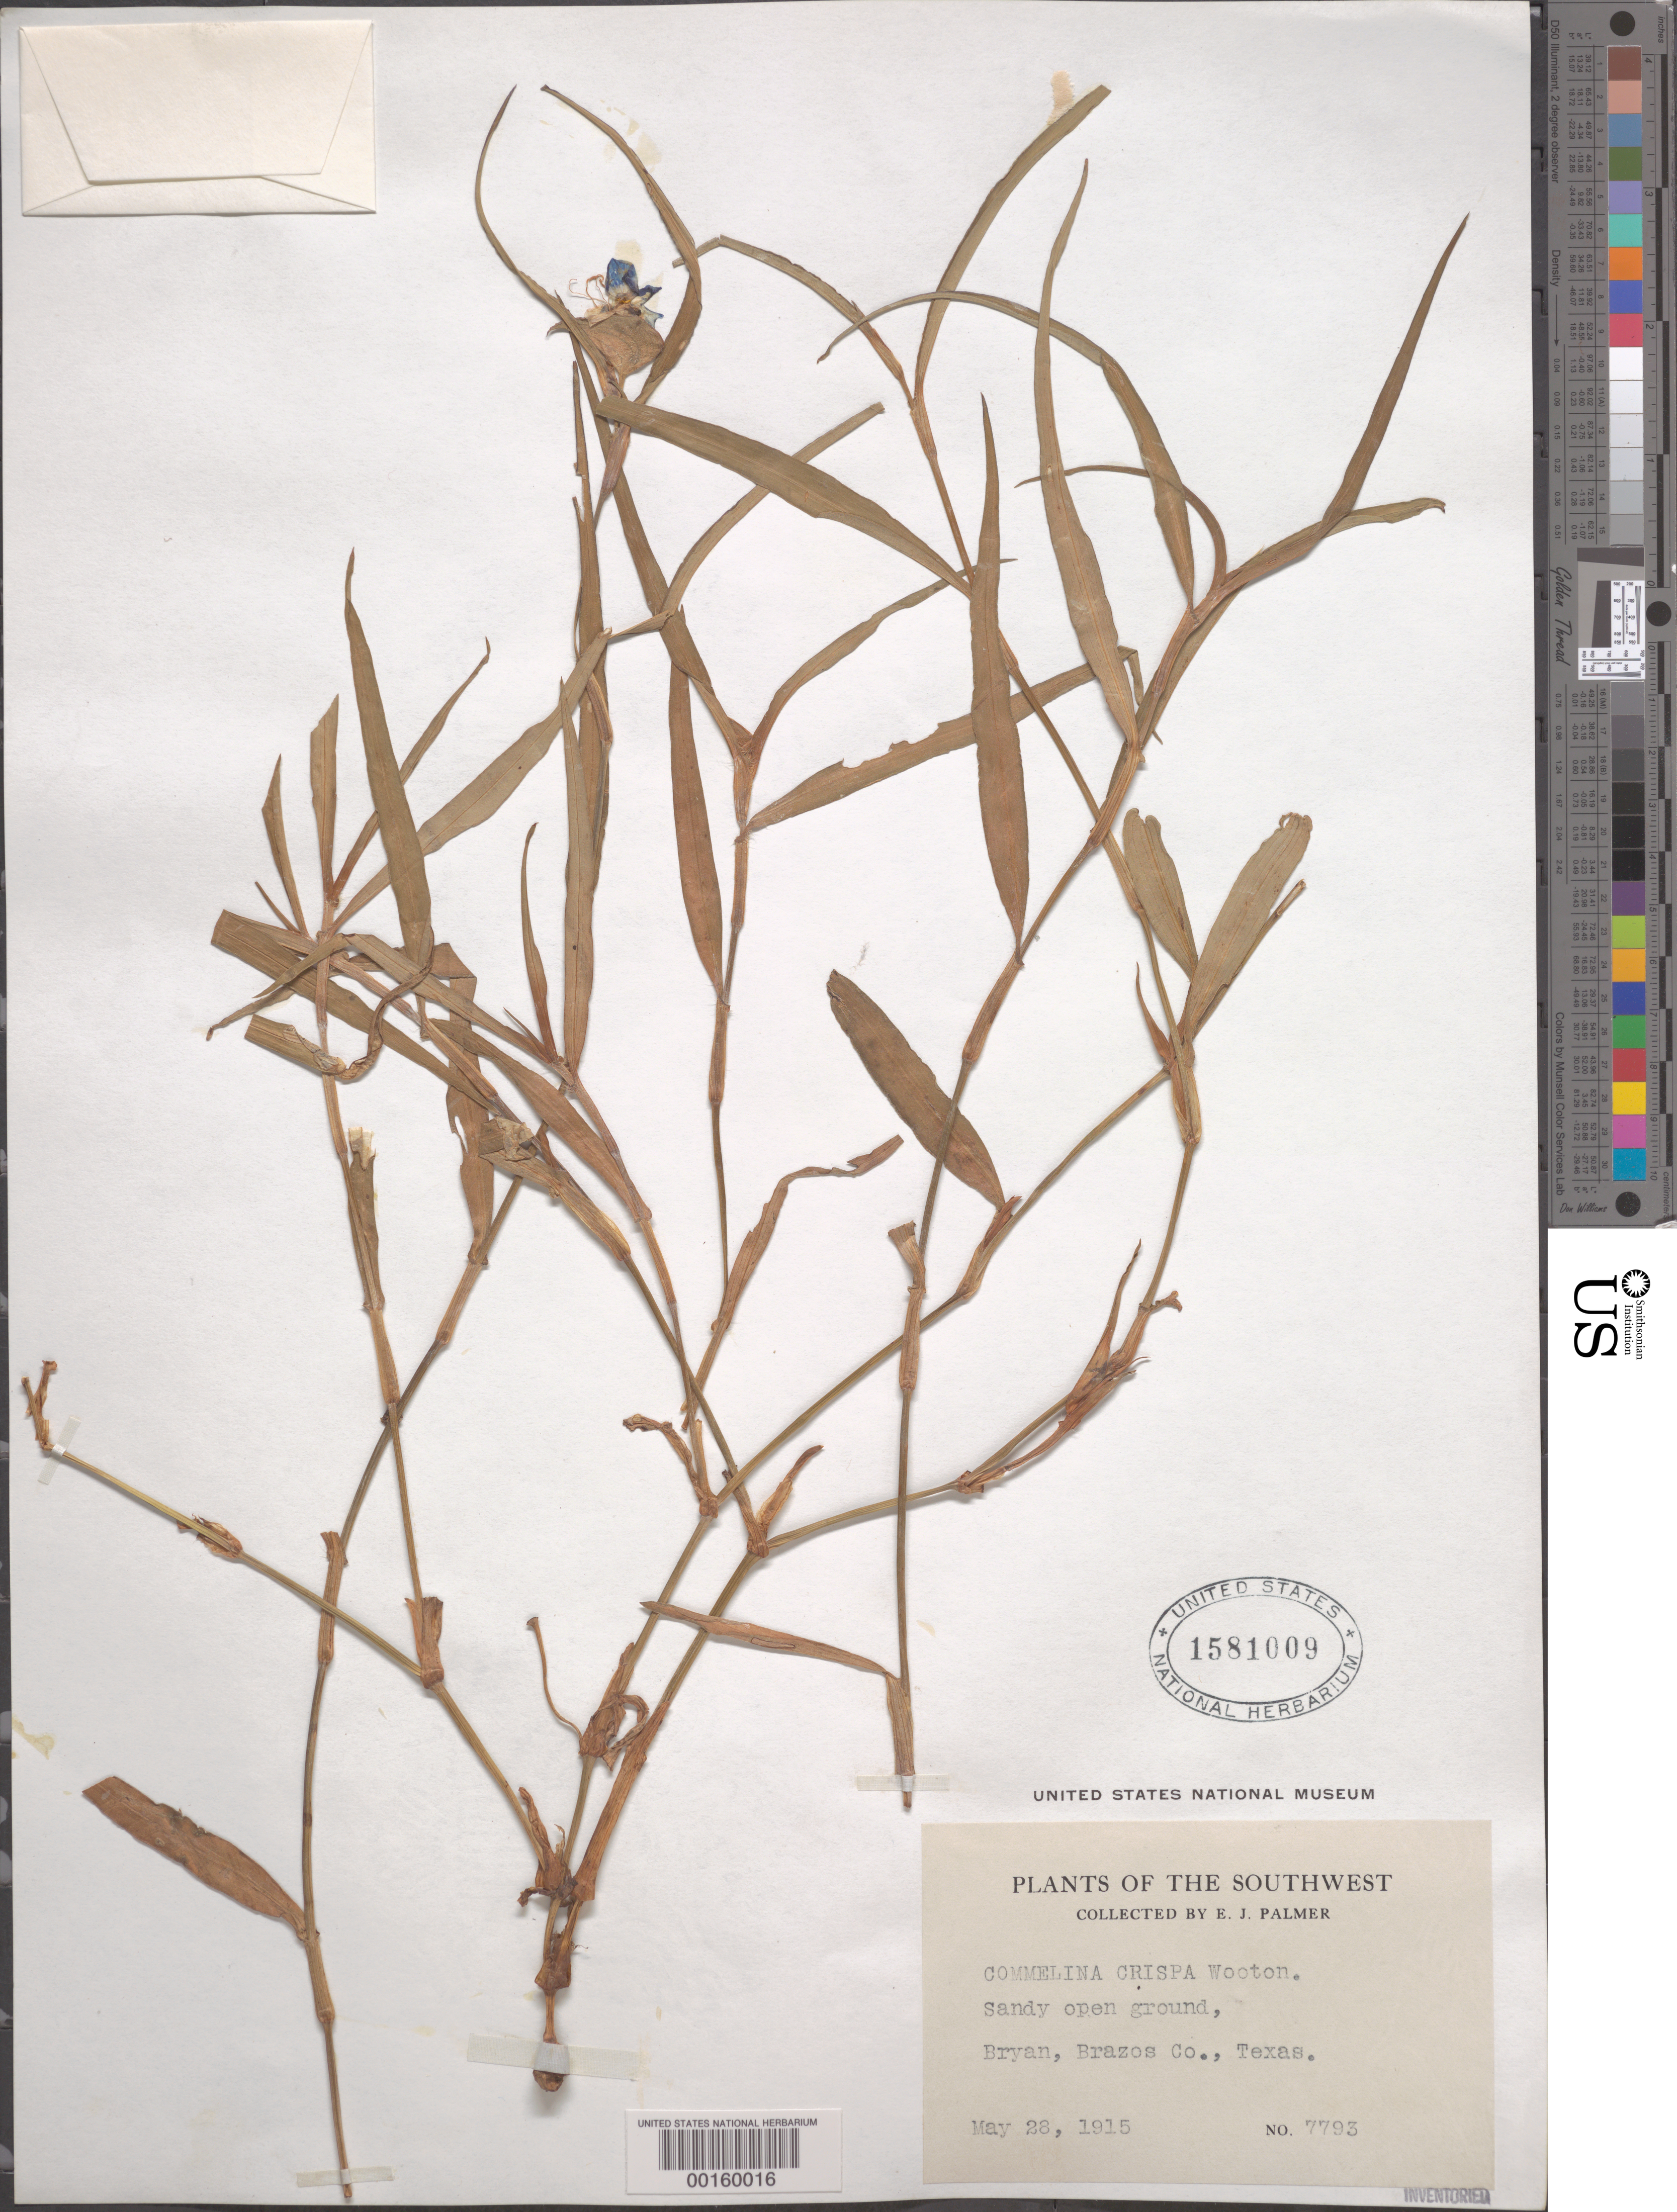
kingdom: Plantae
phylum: Tracheophyta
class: Liliopsida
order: Commelinales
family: Commelinaceae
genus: Commelina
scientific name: Commelina erecta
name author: L.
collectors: E. J. Palmer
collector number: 7793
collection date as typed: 28 May 1915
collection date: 1915-05-28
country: United States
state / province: Texas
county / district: Brazos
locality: Bryan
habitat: Sandy open ground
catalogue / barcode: US 1581009